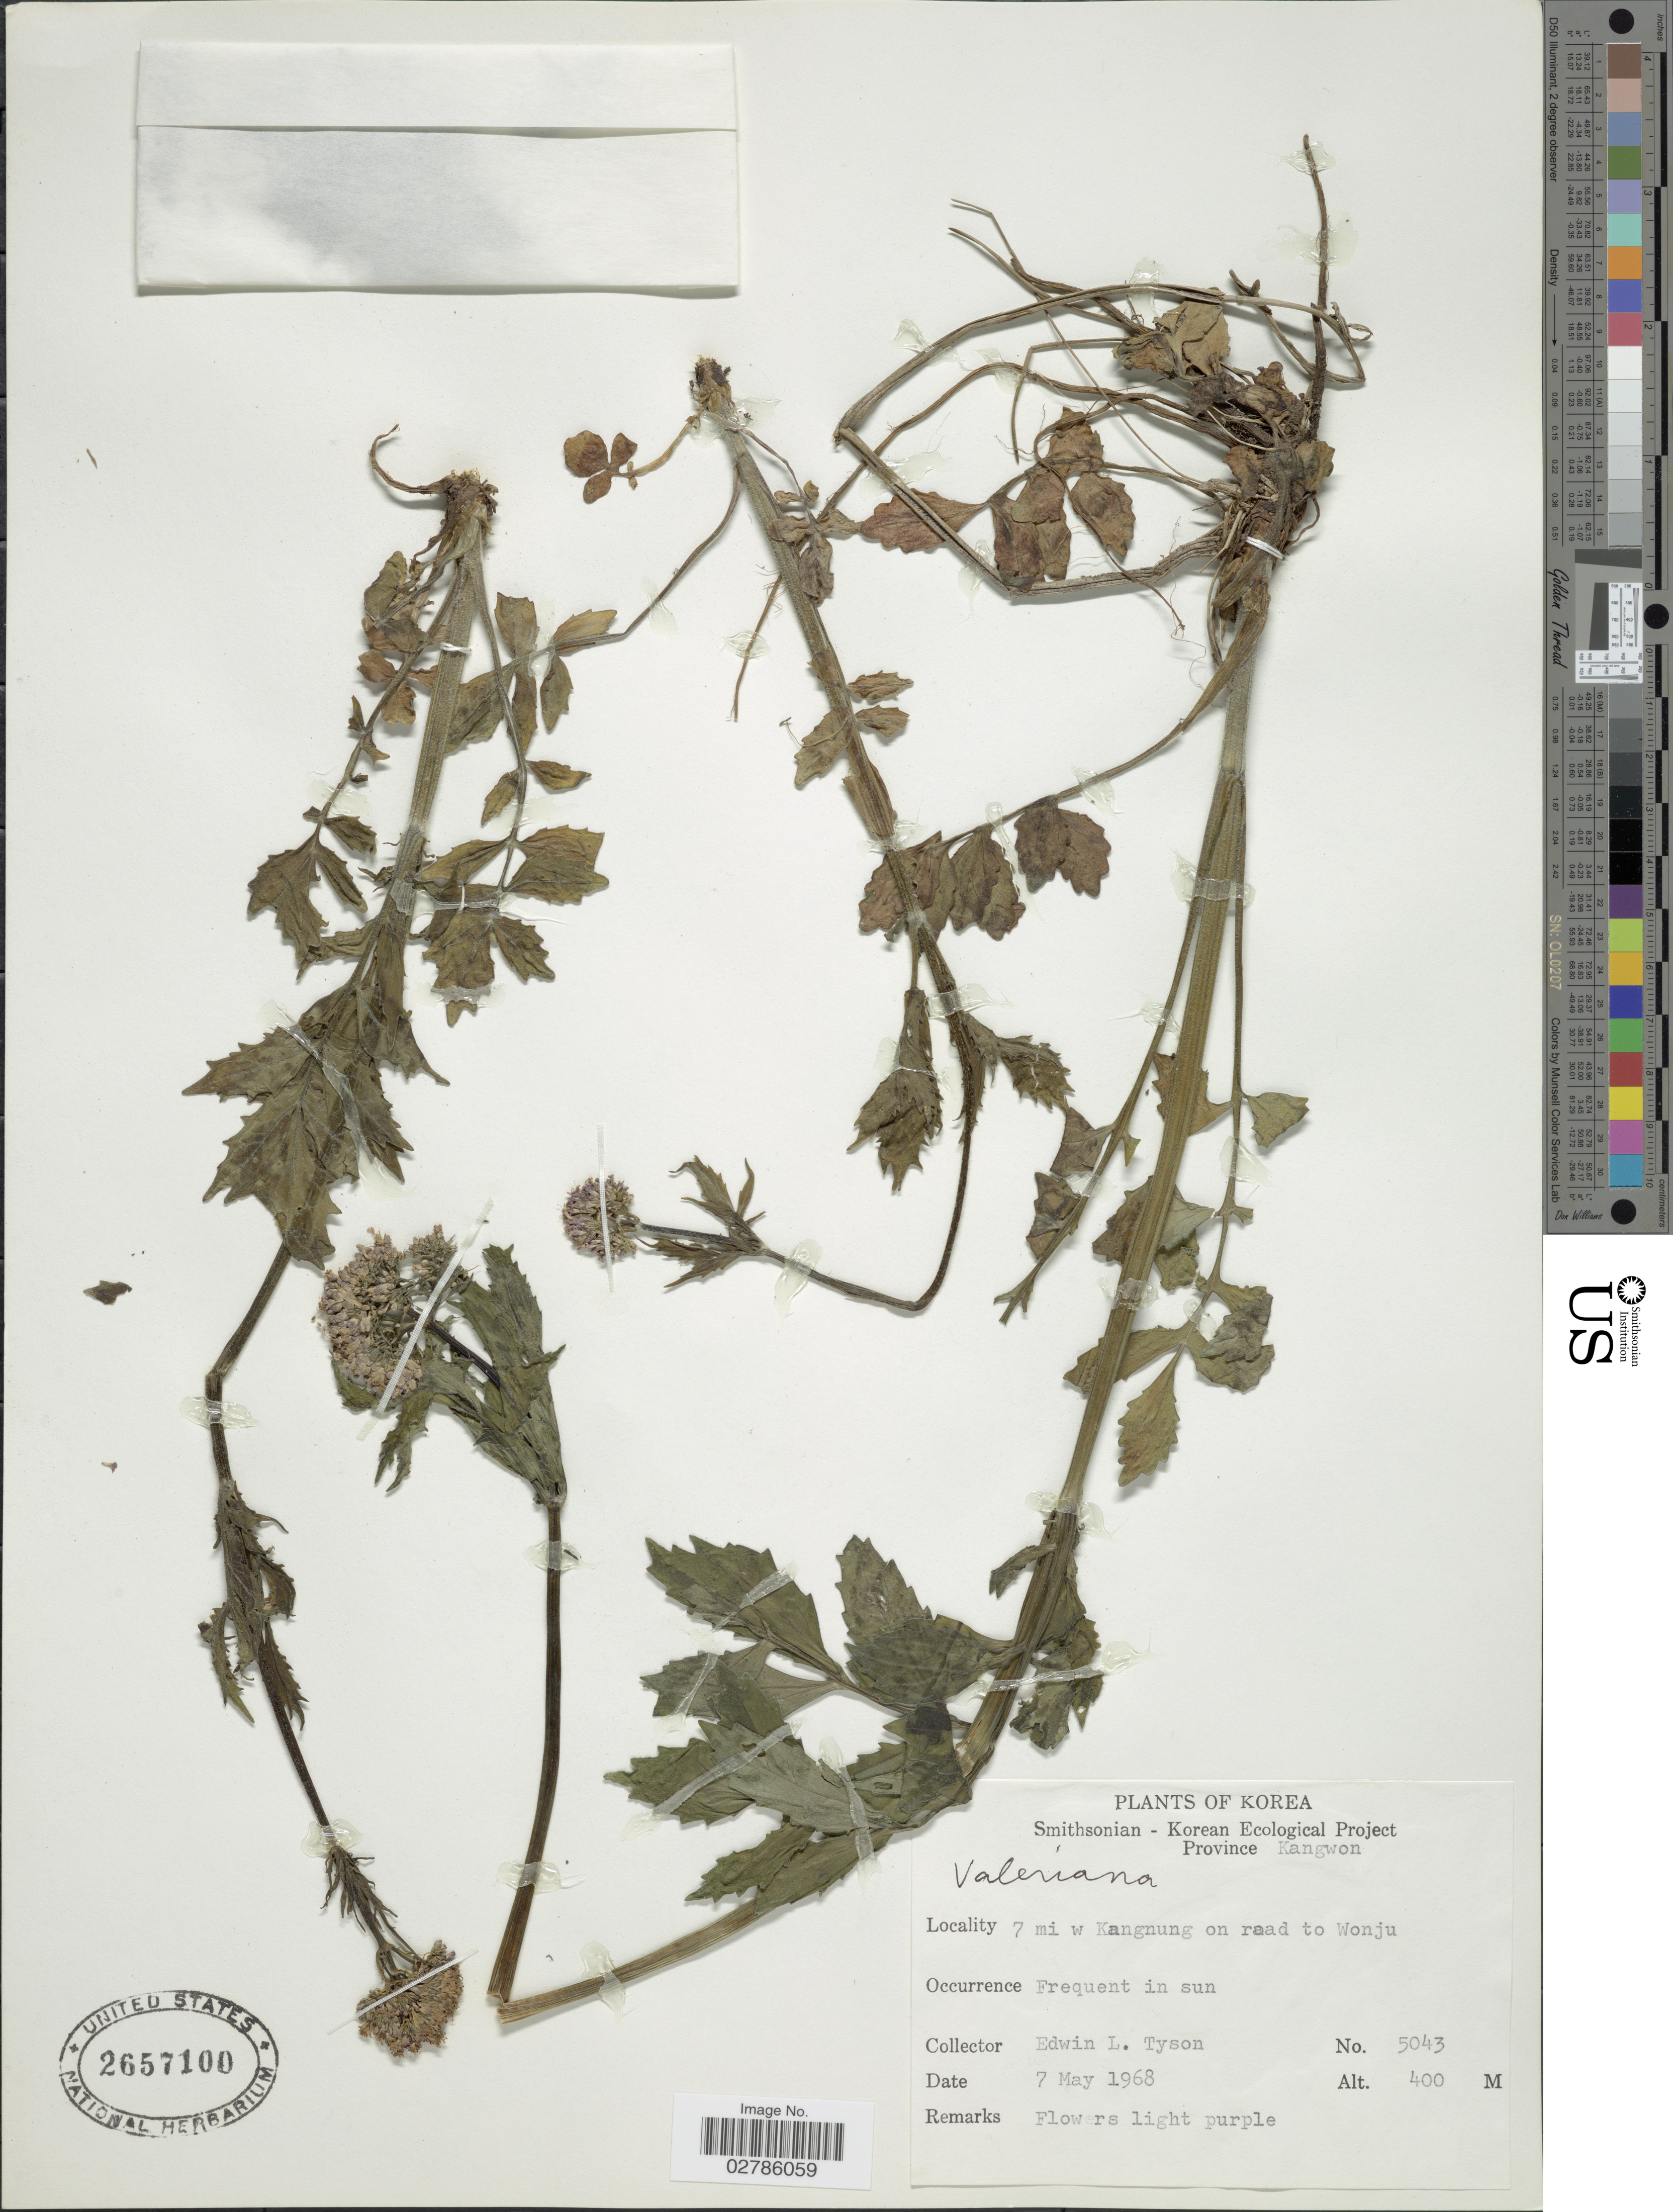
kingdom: Plantae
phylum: Tracheophyta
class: Magnoliopsida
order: Dipsacales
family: Caprifoliaceae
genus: Valeriana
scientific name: Valeriana sp.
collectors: E. L. Tyson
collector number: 5043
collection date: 1968-05-07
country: North Korea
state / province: Kangwon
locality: Province Kangwon, 7 mi w Kangnung on road to Wonju.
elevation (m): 400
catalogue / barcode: US 2657100